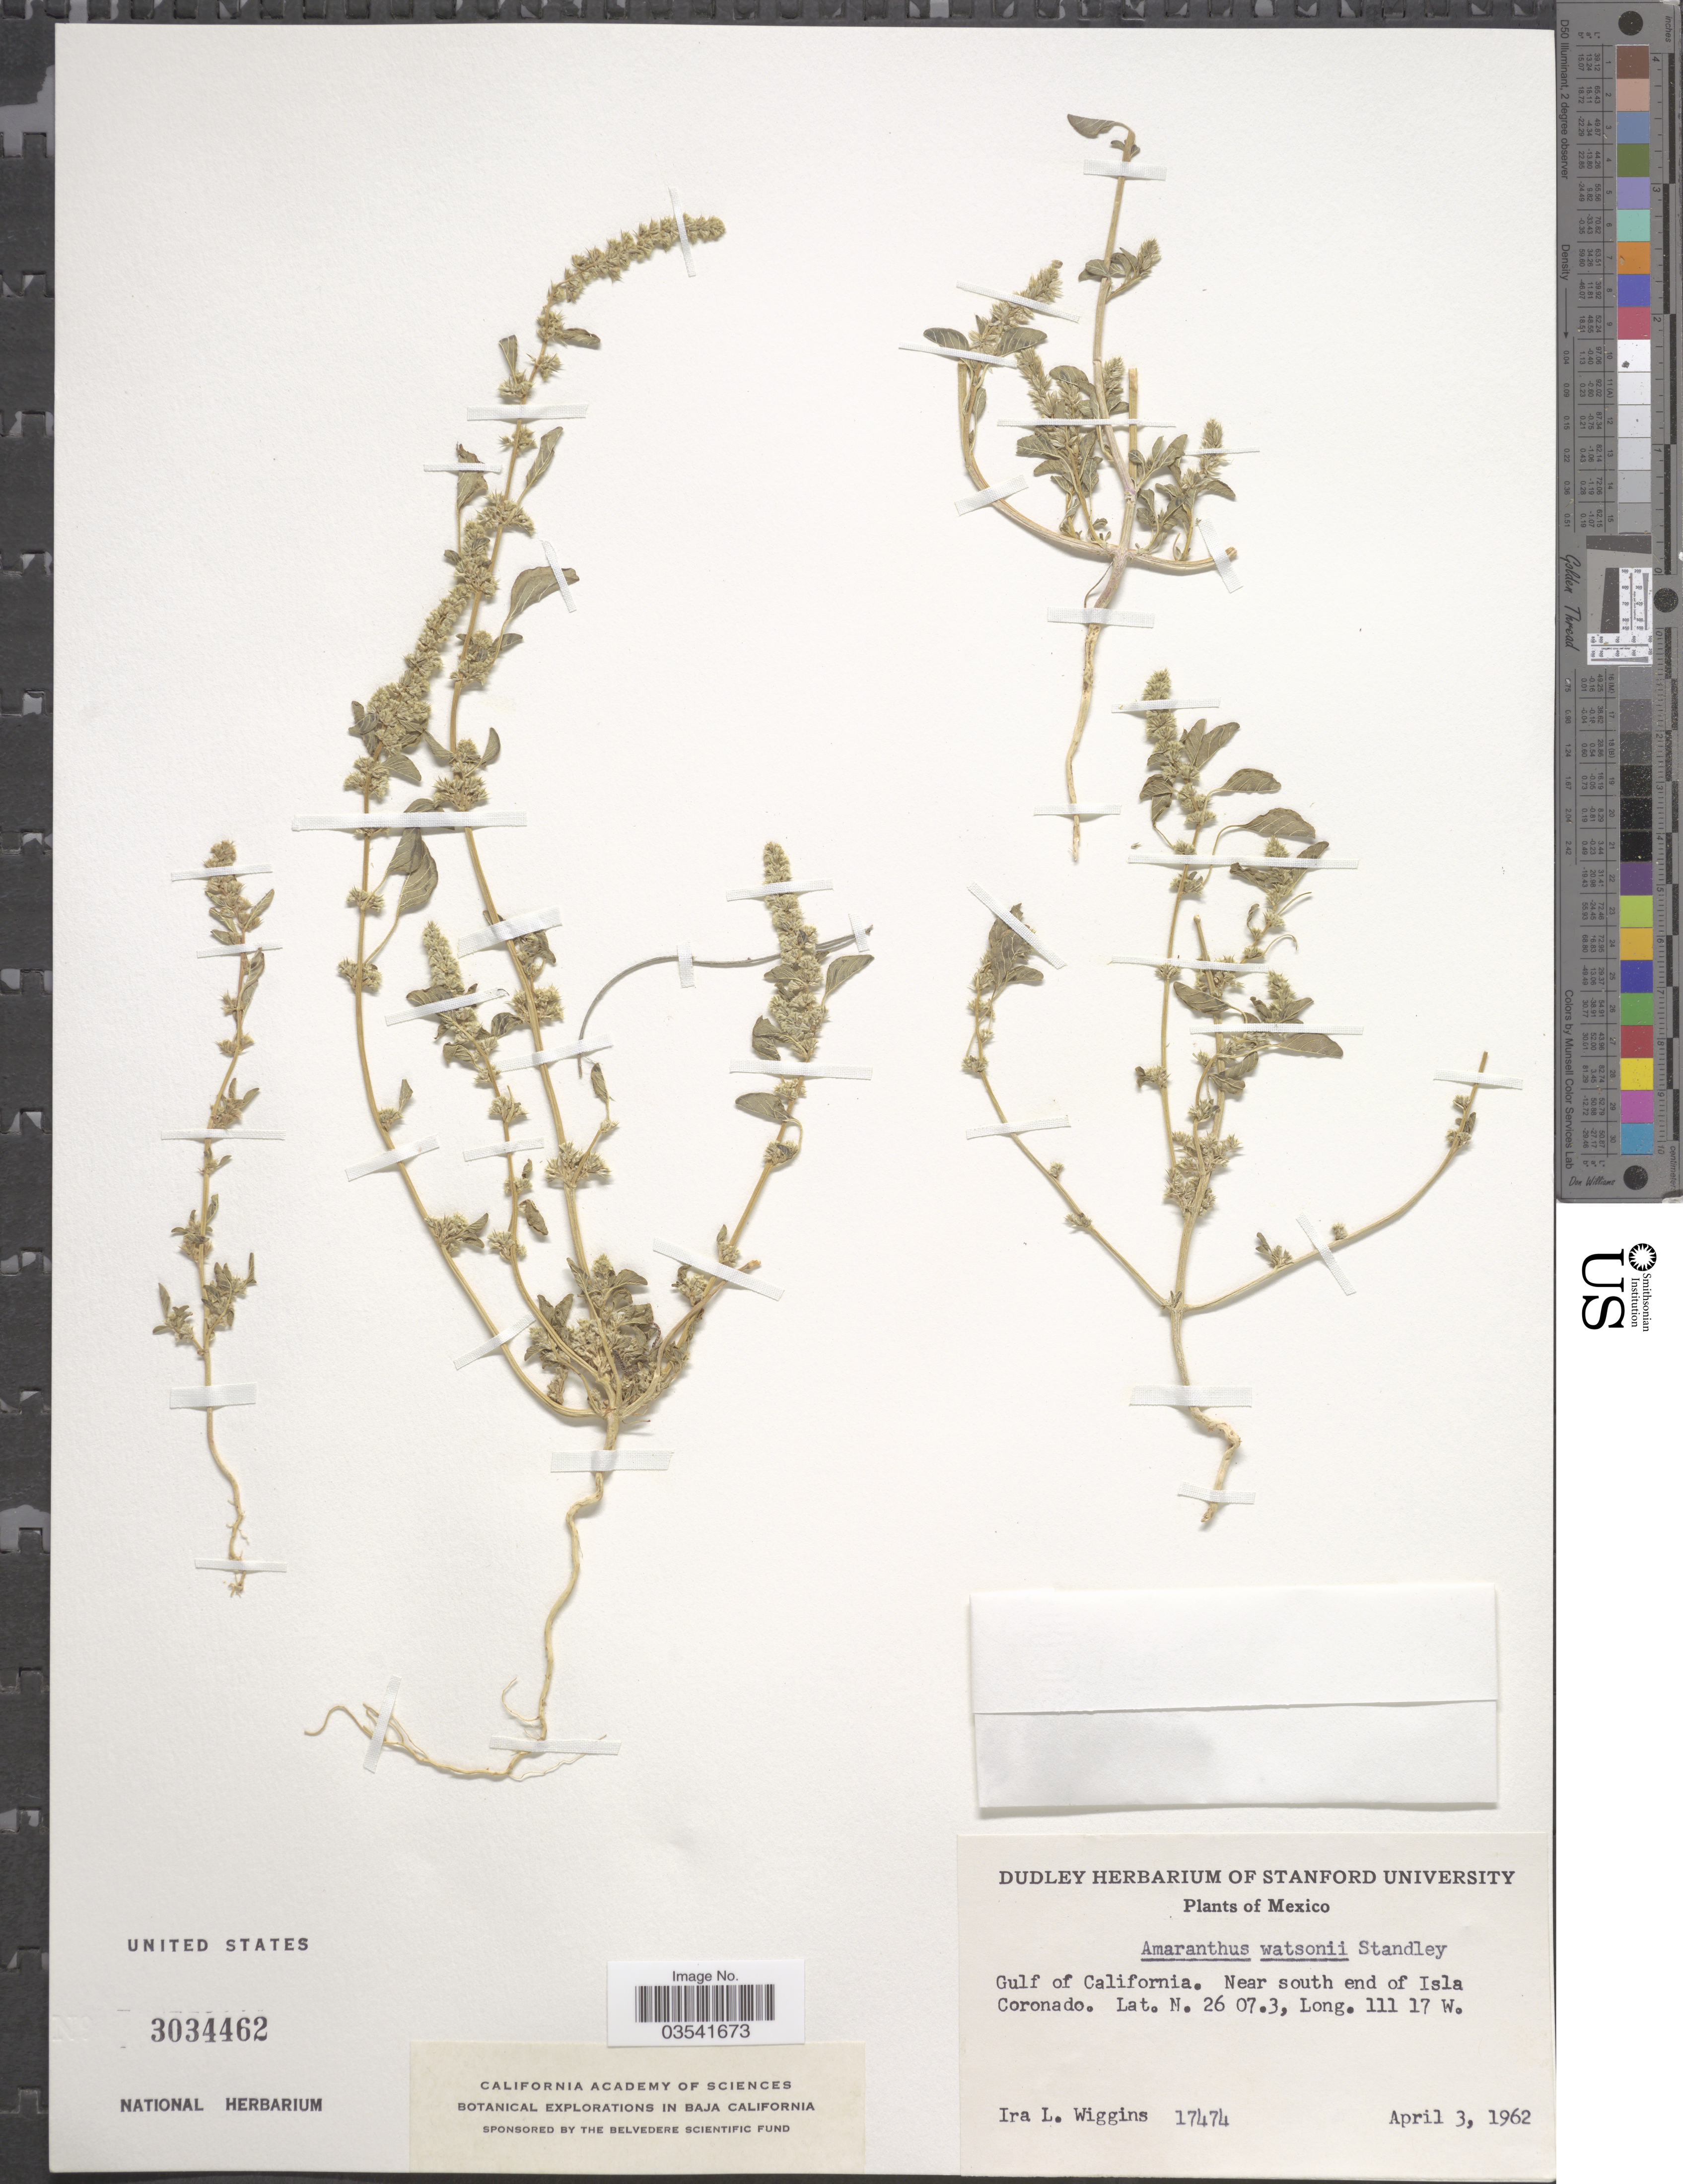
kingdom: Plantae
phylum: Tracheophyta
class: Magnoliopsida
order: Caryophyllales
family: Amaranthaceae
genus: Amaranthus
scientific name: Amaranthus watsonii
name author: Standl.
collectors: I. L. Wiggins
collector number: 17474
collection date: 1962-04-03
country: Mexico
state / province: Baja California Norte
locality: Gulf of California. Near south end of Isla Coronado.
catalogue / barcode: US 3034462